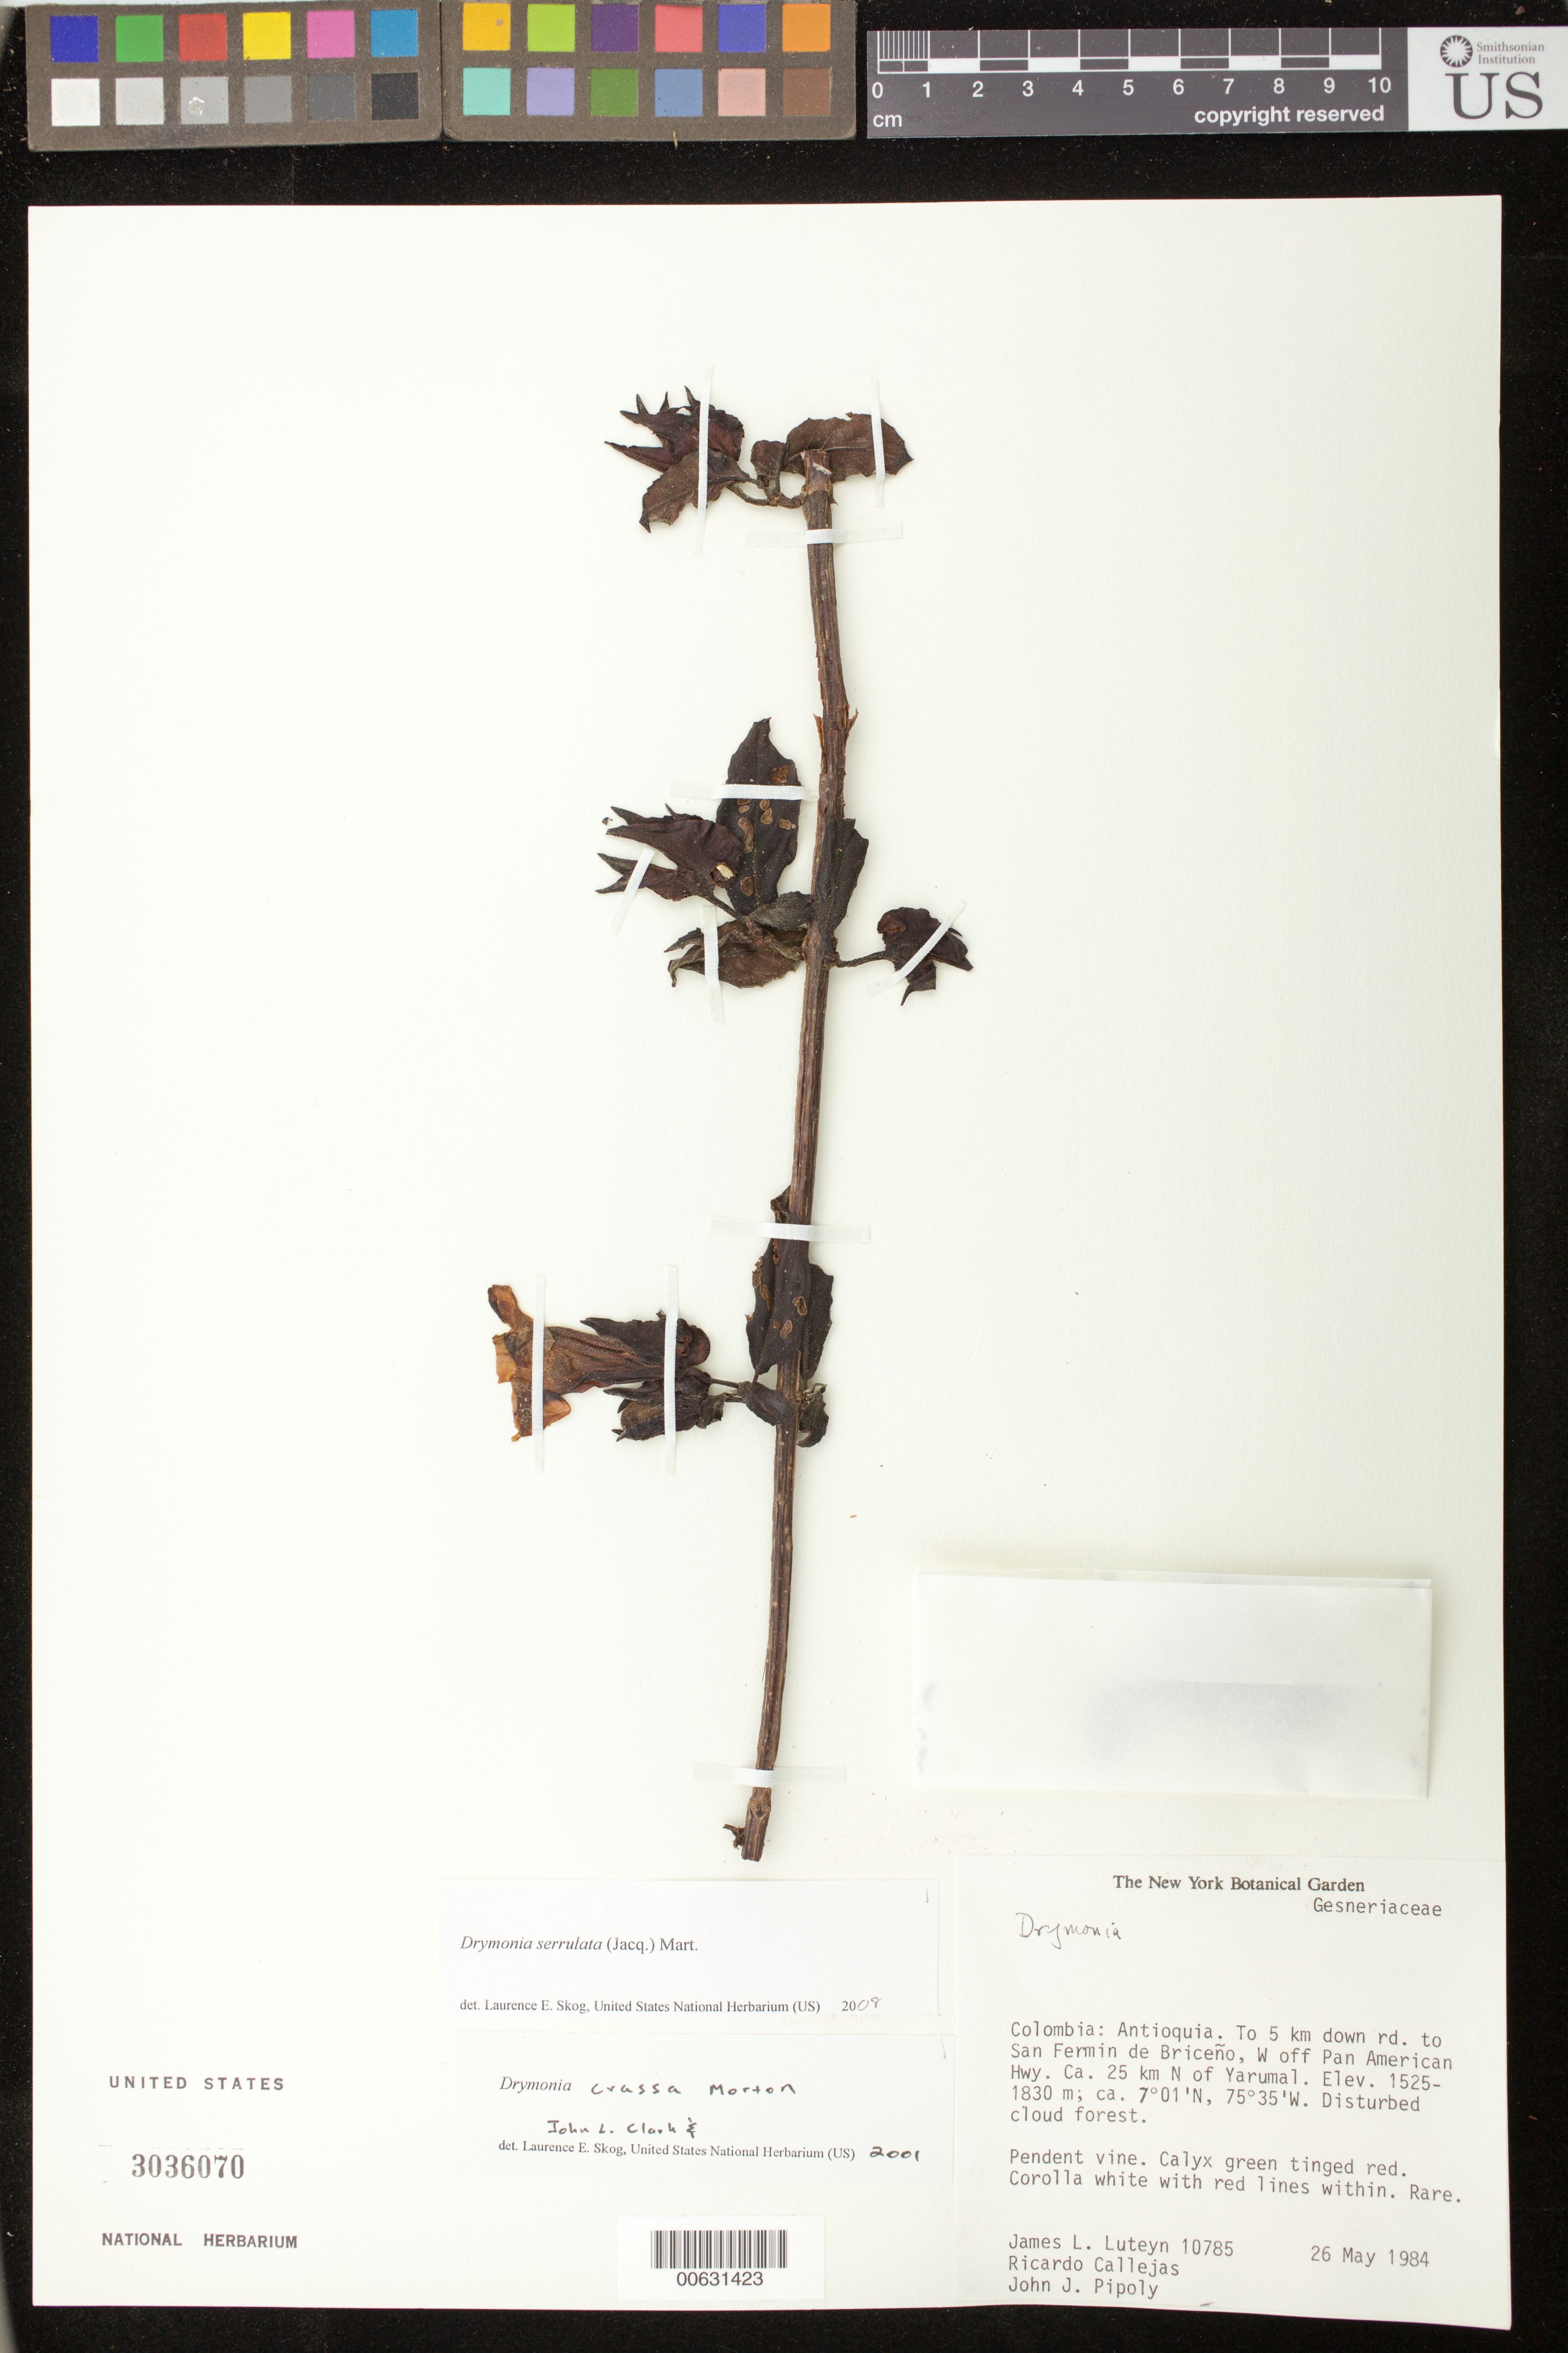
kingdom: Plantae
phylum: Tracheophyta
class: Magnoliopsida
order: Lamiales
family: Gesneriaceae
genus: Drymonia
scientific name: Drymonia serrulata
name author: (Jacq.) Mart.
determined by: Skog, Laurence E.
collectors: J. L. Luteyn, R. Callejas & J. J. Pipoly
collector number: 10785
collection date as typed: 26 May 1984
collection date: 1984-05-26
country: Colombia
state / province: Antioquia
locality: To 5 km down rd. to San Fermin de Briceño, W off Pan American Hwy. ca. 25 km N of Yarumal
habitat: Disturbed cloud forest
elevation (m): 1525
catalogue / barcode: US 3036070